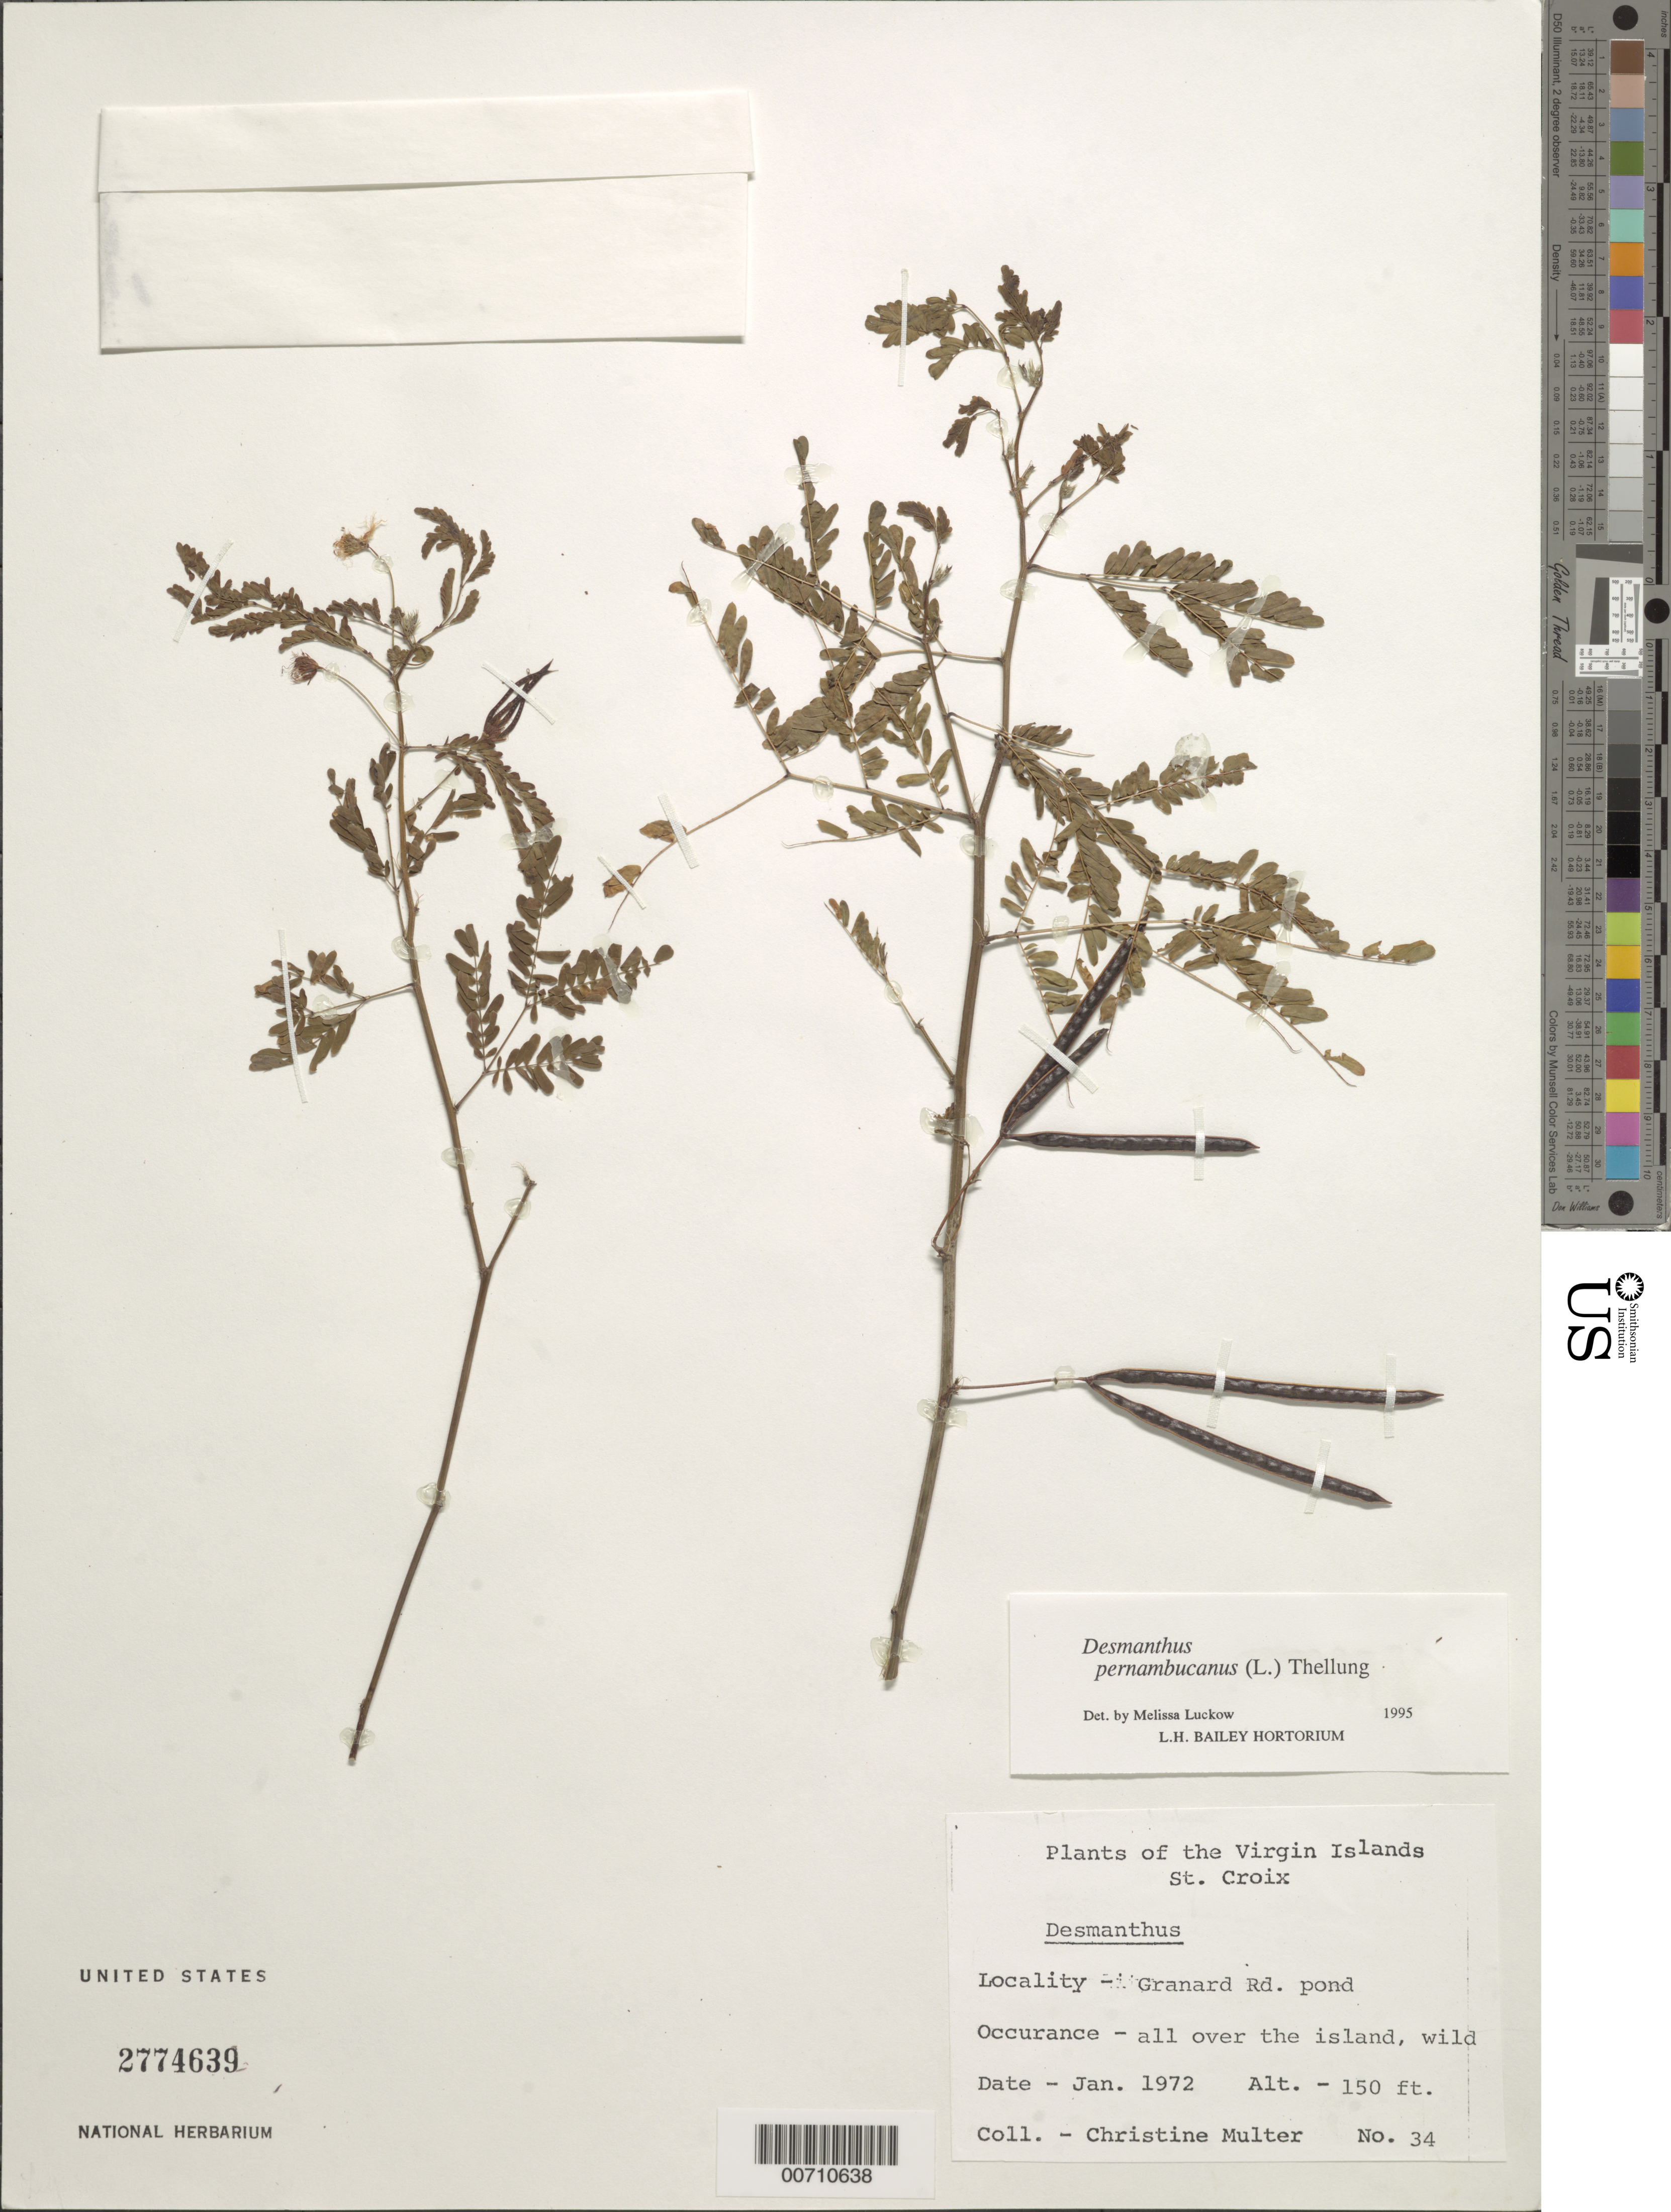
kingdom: Plantae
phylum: Tracheophyta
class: Magnoliopsida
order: Fabales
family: Fabaceae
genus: Desmanthus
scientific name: Desmanthus pernambucanus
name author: (L.) Thell.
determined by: Luckow, M. A.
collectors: C. Multer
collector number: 34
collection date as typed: Jan 1972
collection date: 1972-01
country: U.S. Virgin Islands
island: St. Croix Island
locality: Granard Rd. pond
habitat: All over Island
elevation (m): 46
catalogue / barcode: US 2774639